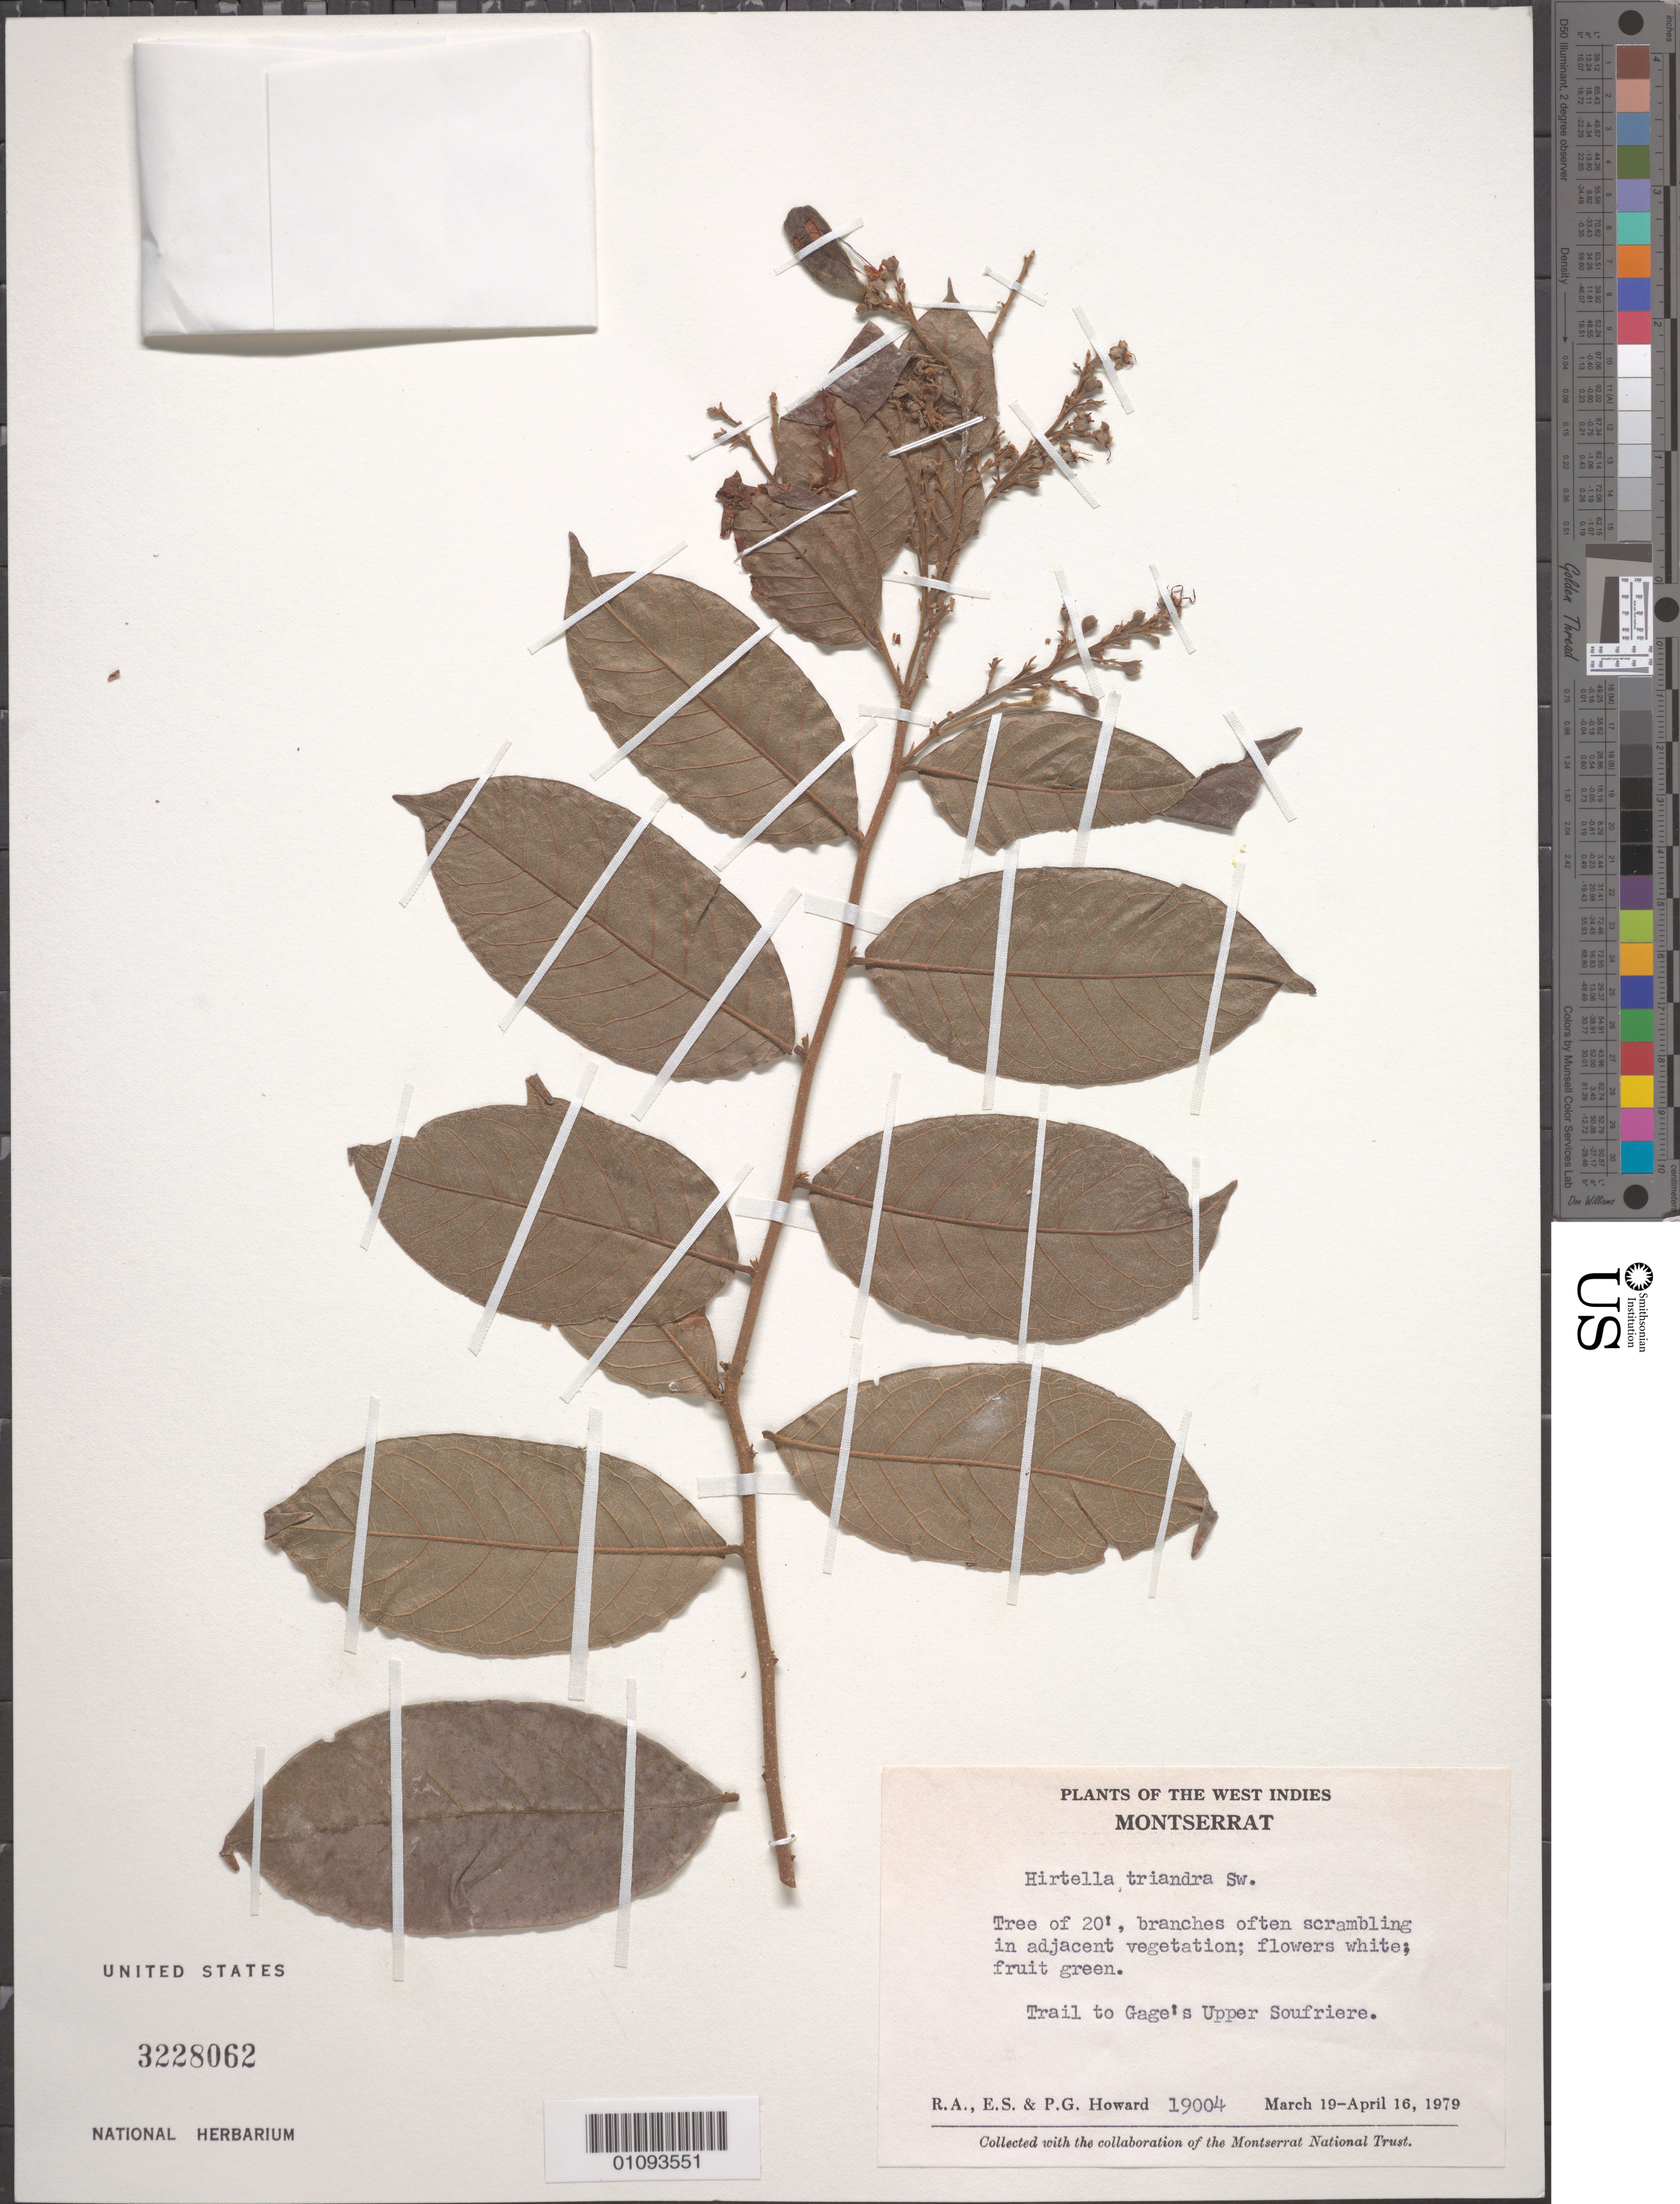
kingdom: Plantae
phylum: Tracheophyta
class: Magnoliopsida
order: Malpighiales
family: Chrysobalanaceae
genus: Hirtella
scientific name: Hirtella triandra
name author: Sw.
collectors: R. A. Howard, E. S. Howard & P. Howard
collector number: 19004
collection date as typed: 19 Mar 1979 to 16 Apr 1979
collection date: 1979-03-19/1979-04-16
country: Montserrat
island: Montserrat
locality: Trail to Gage's Upper Soufriere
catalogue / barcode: US 3228062